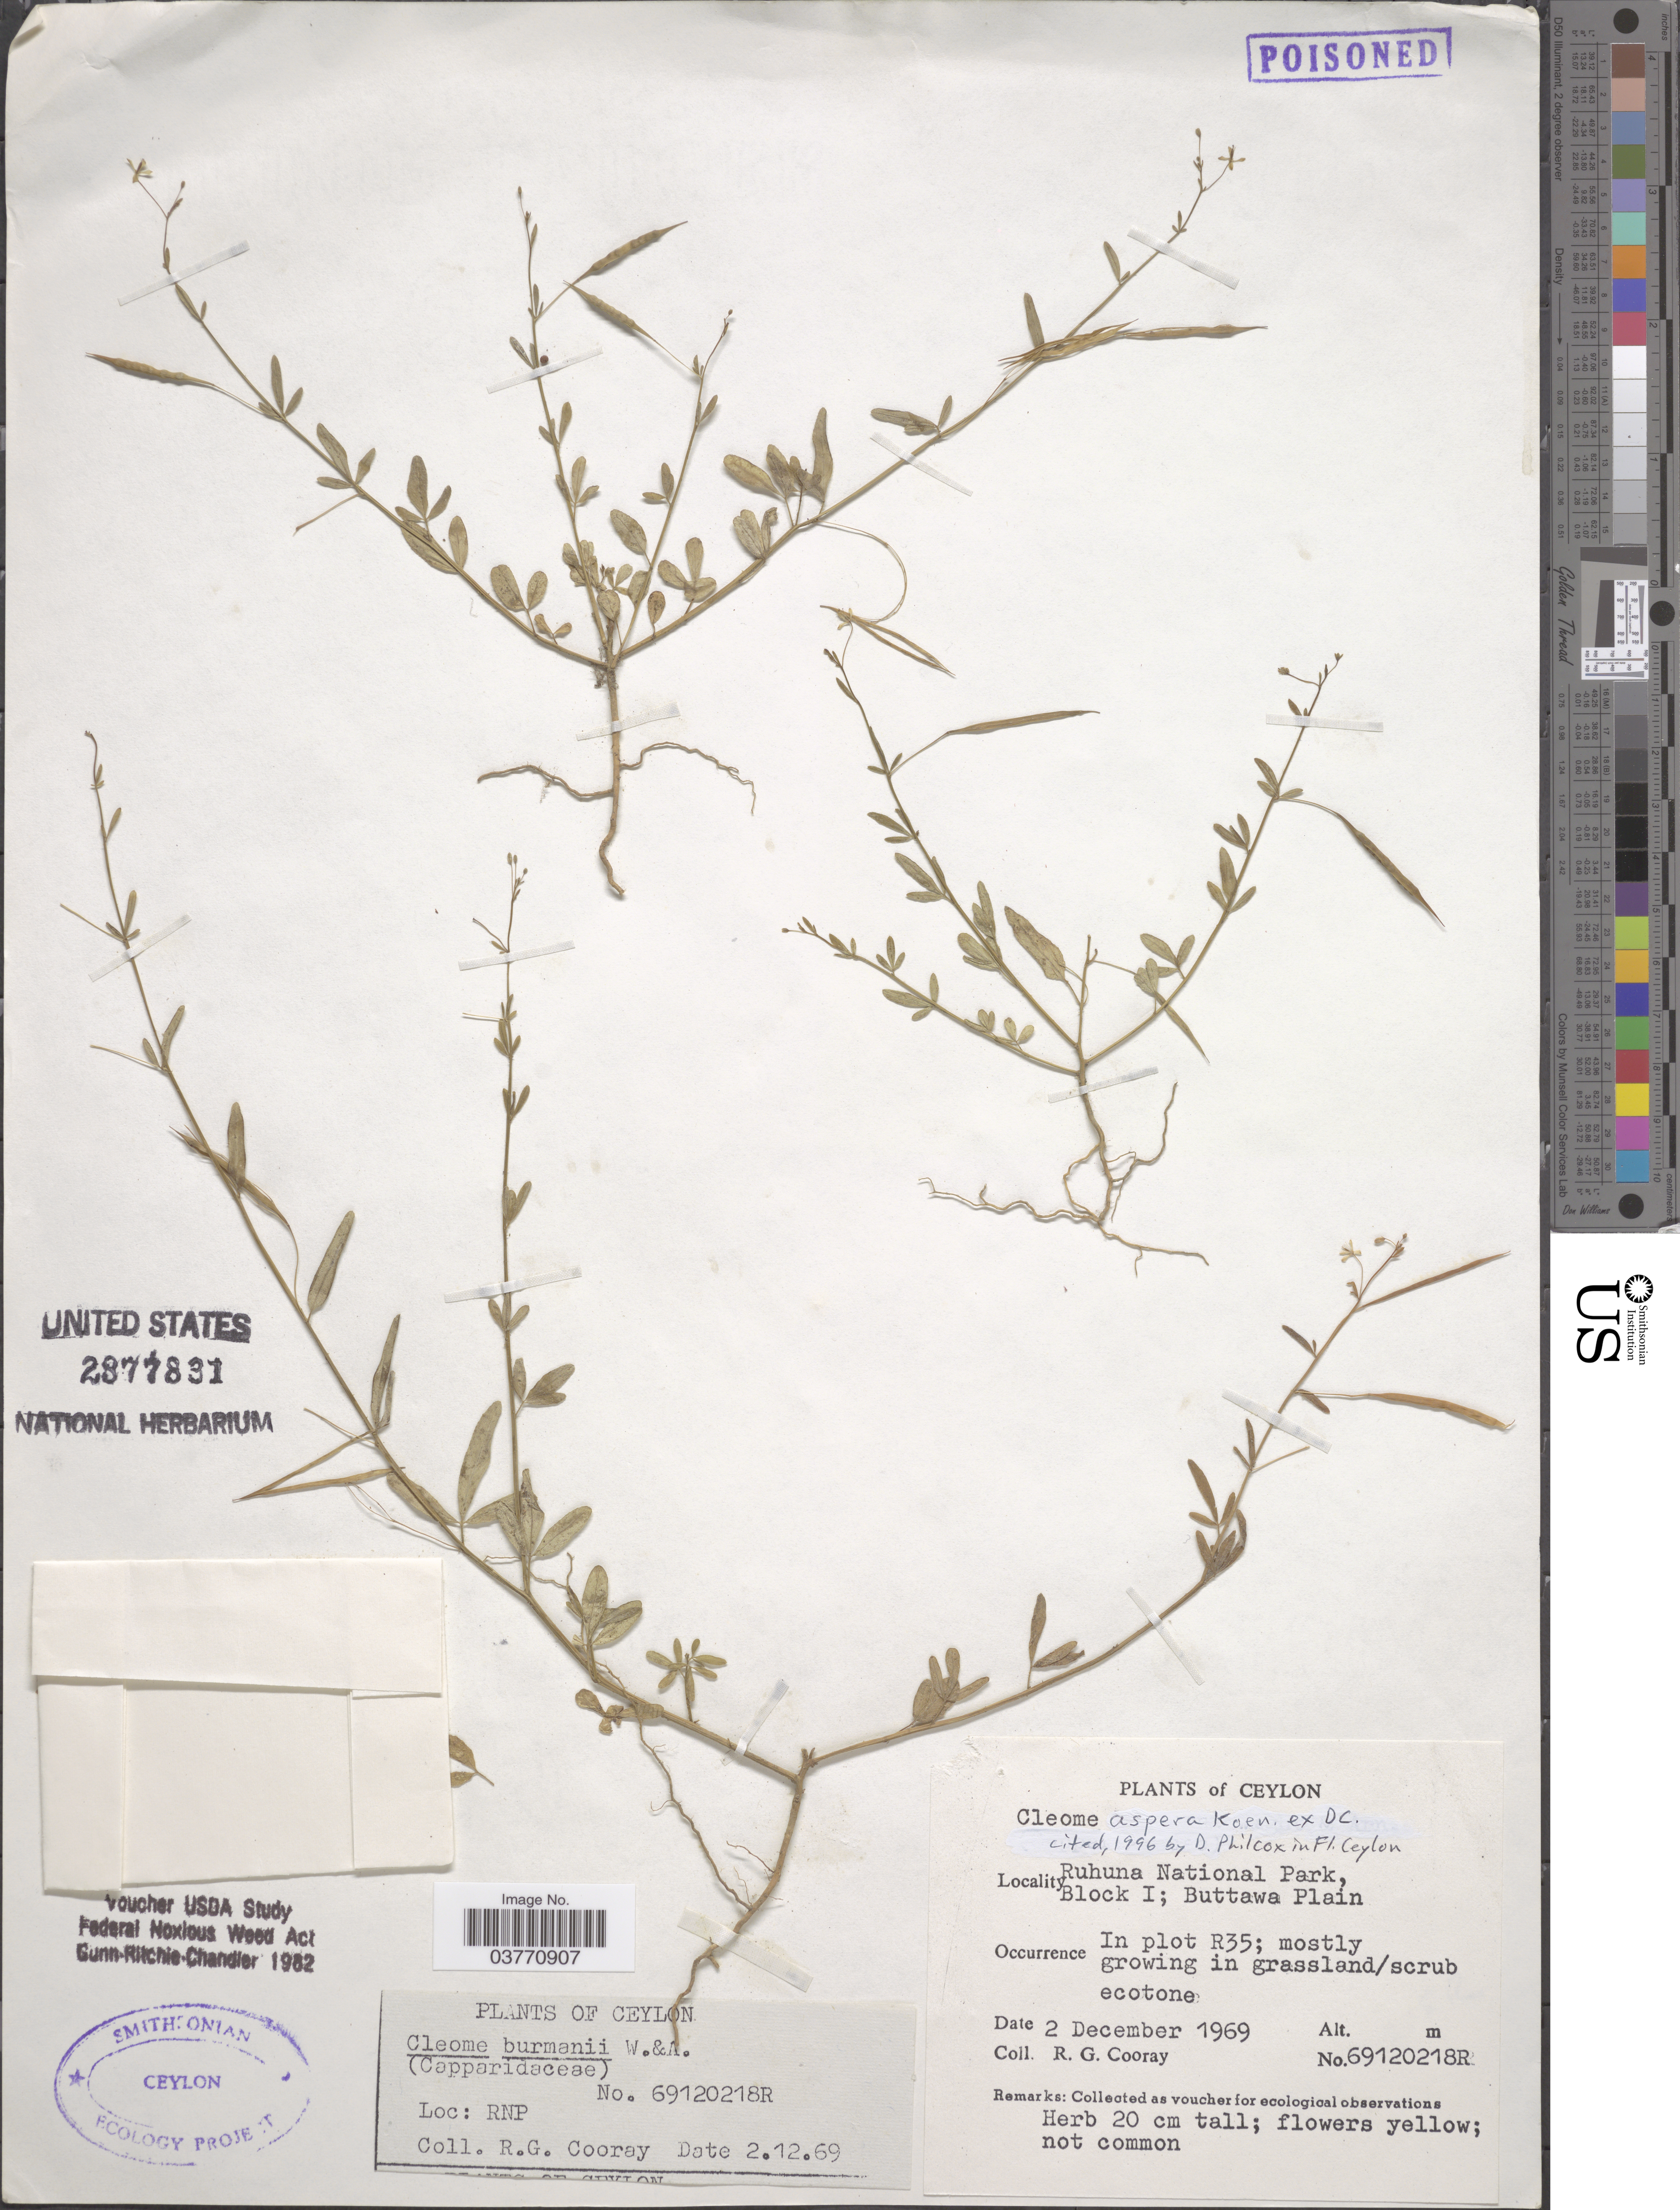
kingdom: Plantae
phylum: Tracheophyta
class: Magnoliopsida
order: Brassicales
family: Cleomaceae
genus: Corynandra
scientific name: Corynandra aspera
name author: (J. Koenig ex DC.) Roalson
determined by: Strong, Mark T., (BOT), Smithsonian Institution - National Museum of Natural History (UNITED STATES)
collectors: R. Cooray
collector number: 69120218R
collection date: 1969-12-02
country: Sri Lanka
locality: Ceylon. Ruhuna National Park, Block 1; Buttawa Plain.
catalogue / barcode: US 2877831